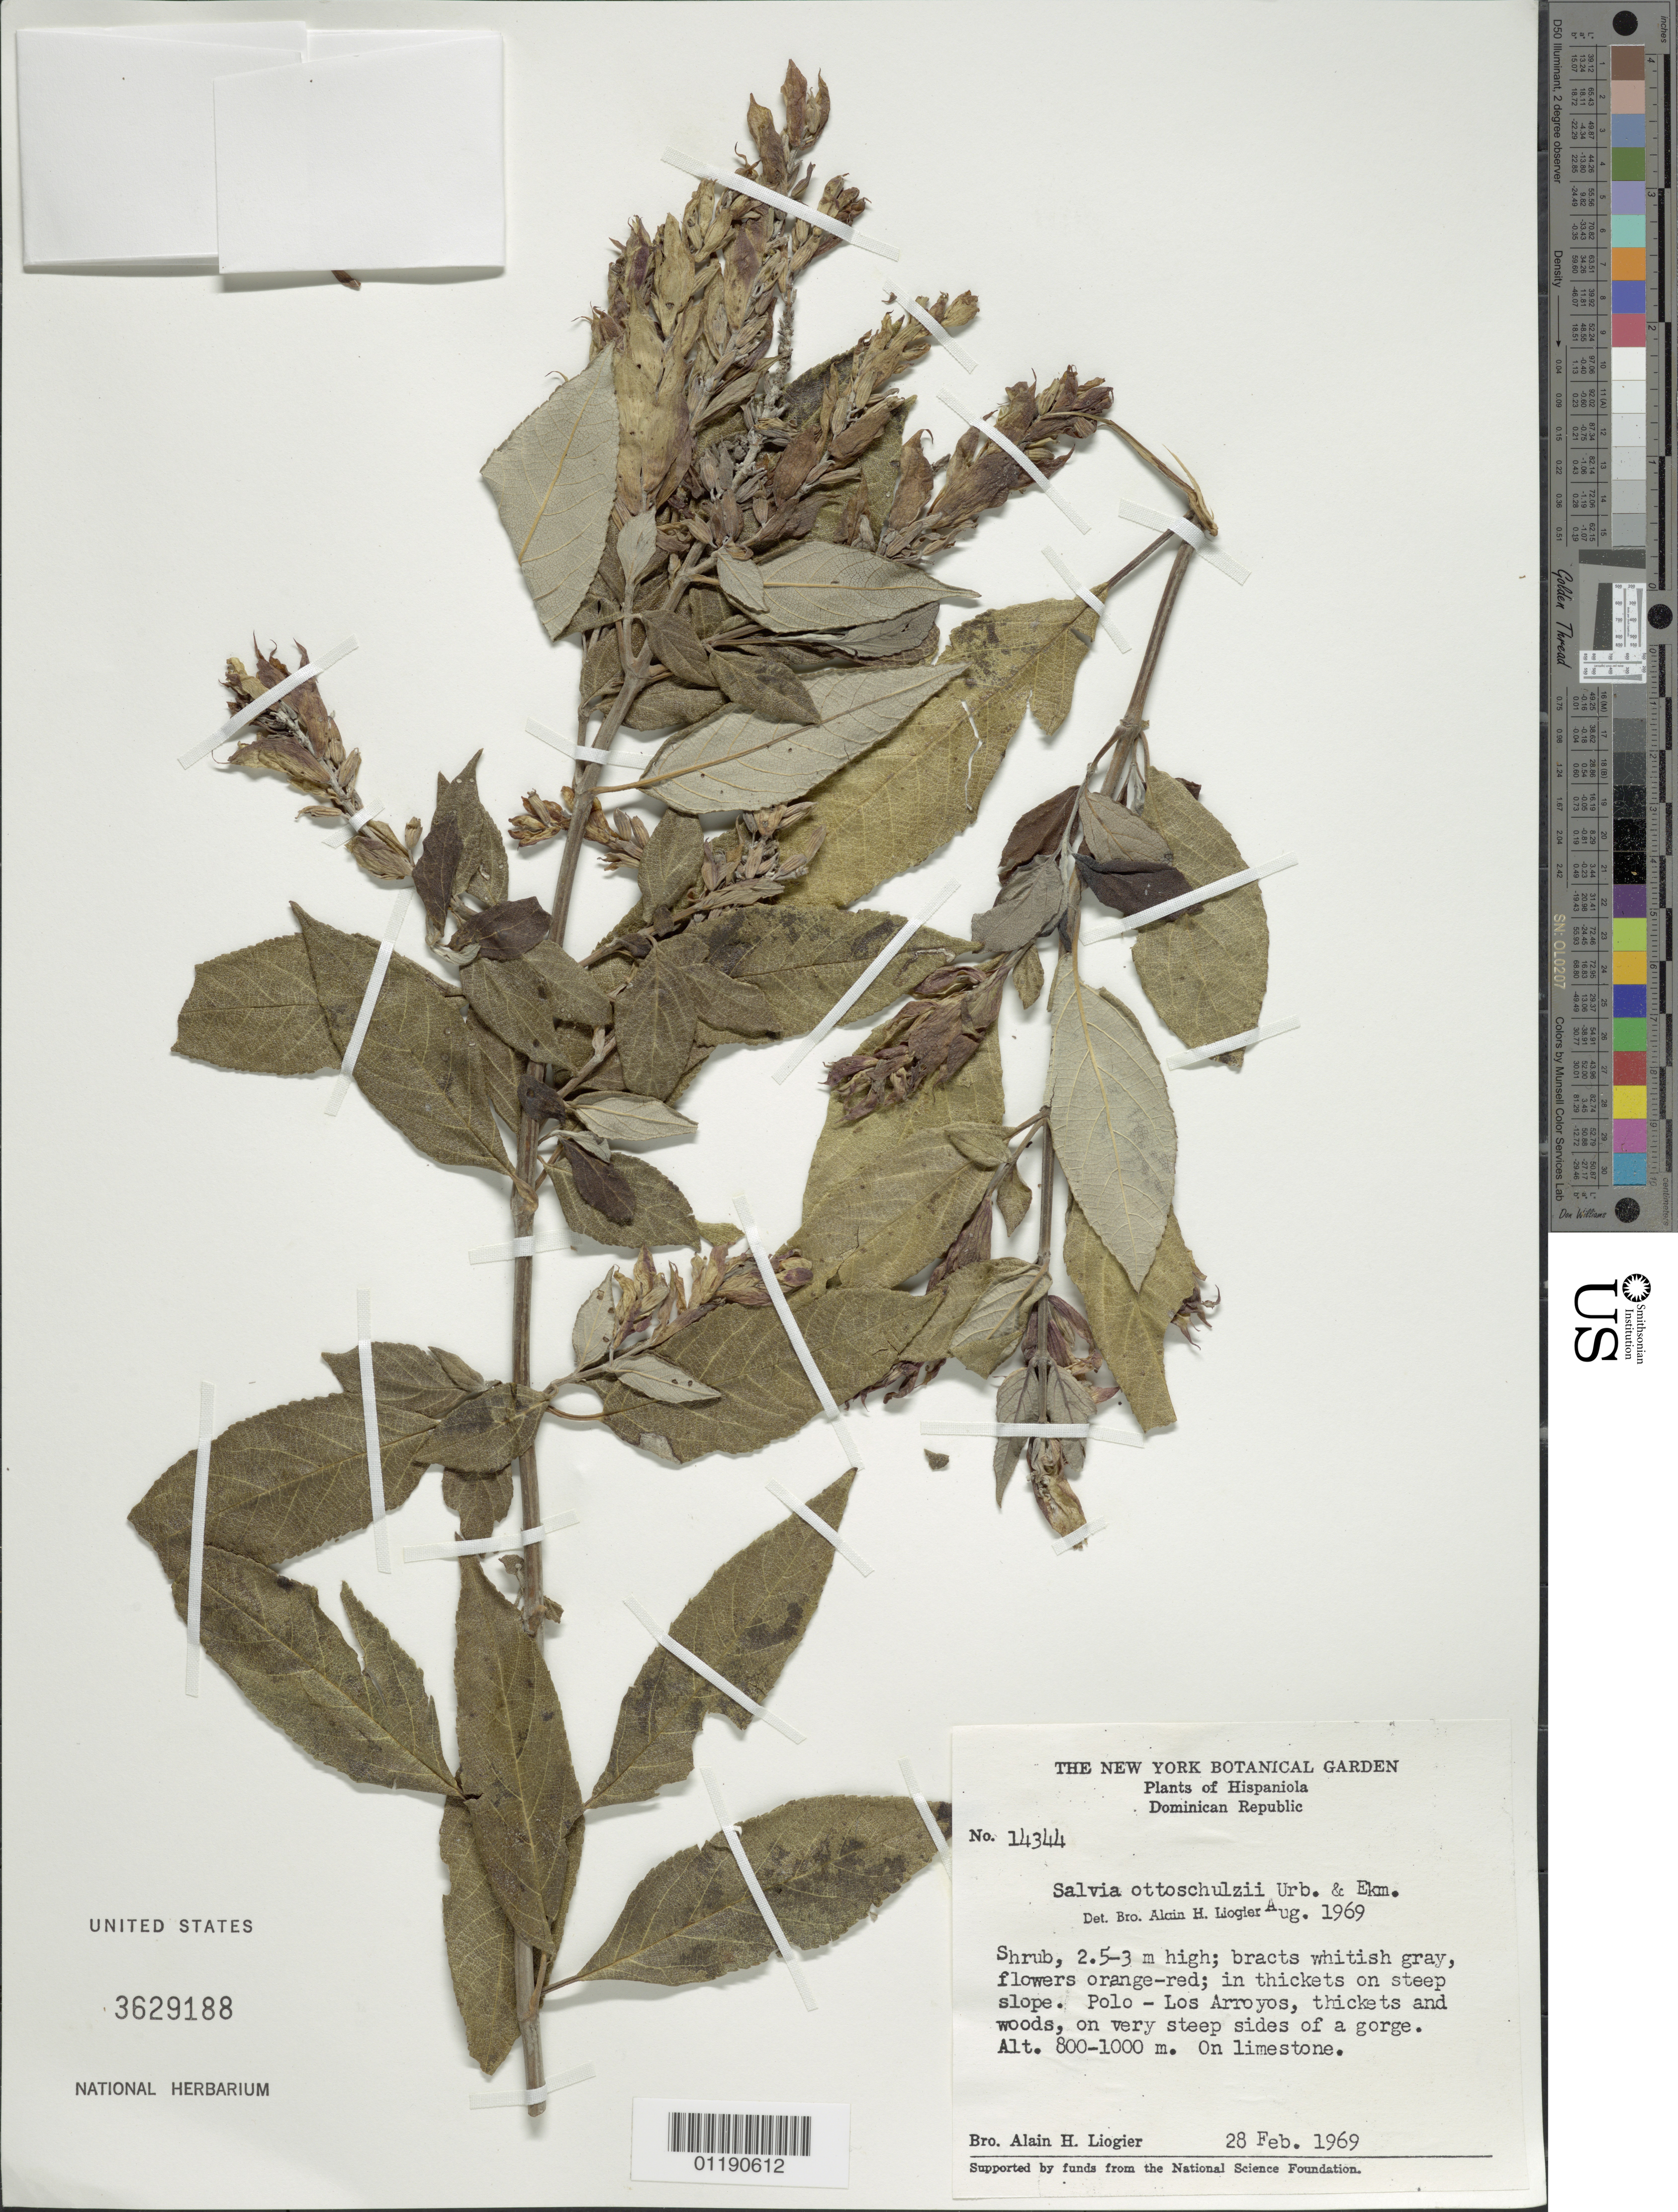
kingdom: Plantae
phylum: Tracheophyta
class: Magnoliopsida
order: Lamiales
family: Lamiaceae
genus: Salvia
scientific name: Salvia ottoschulzii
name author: Urb. & Ekman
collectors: A. H. Liogier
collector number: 14344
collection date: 1969-02-19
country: Dominican Republic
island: Hispaniola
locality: Pueblo Viejo, above Puerto Escondido, Sierra del Baoruco.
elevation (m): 800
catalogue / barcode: US 3629188